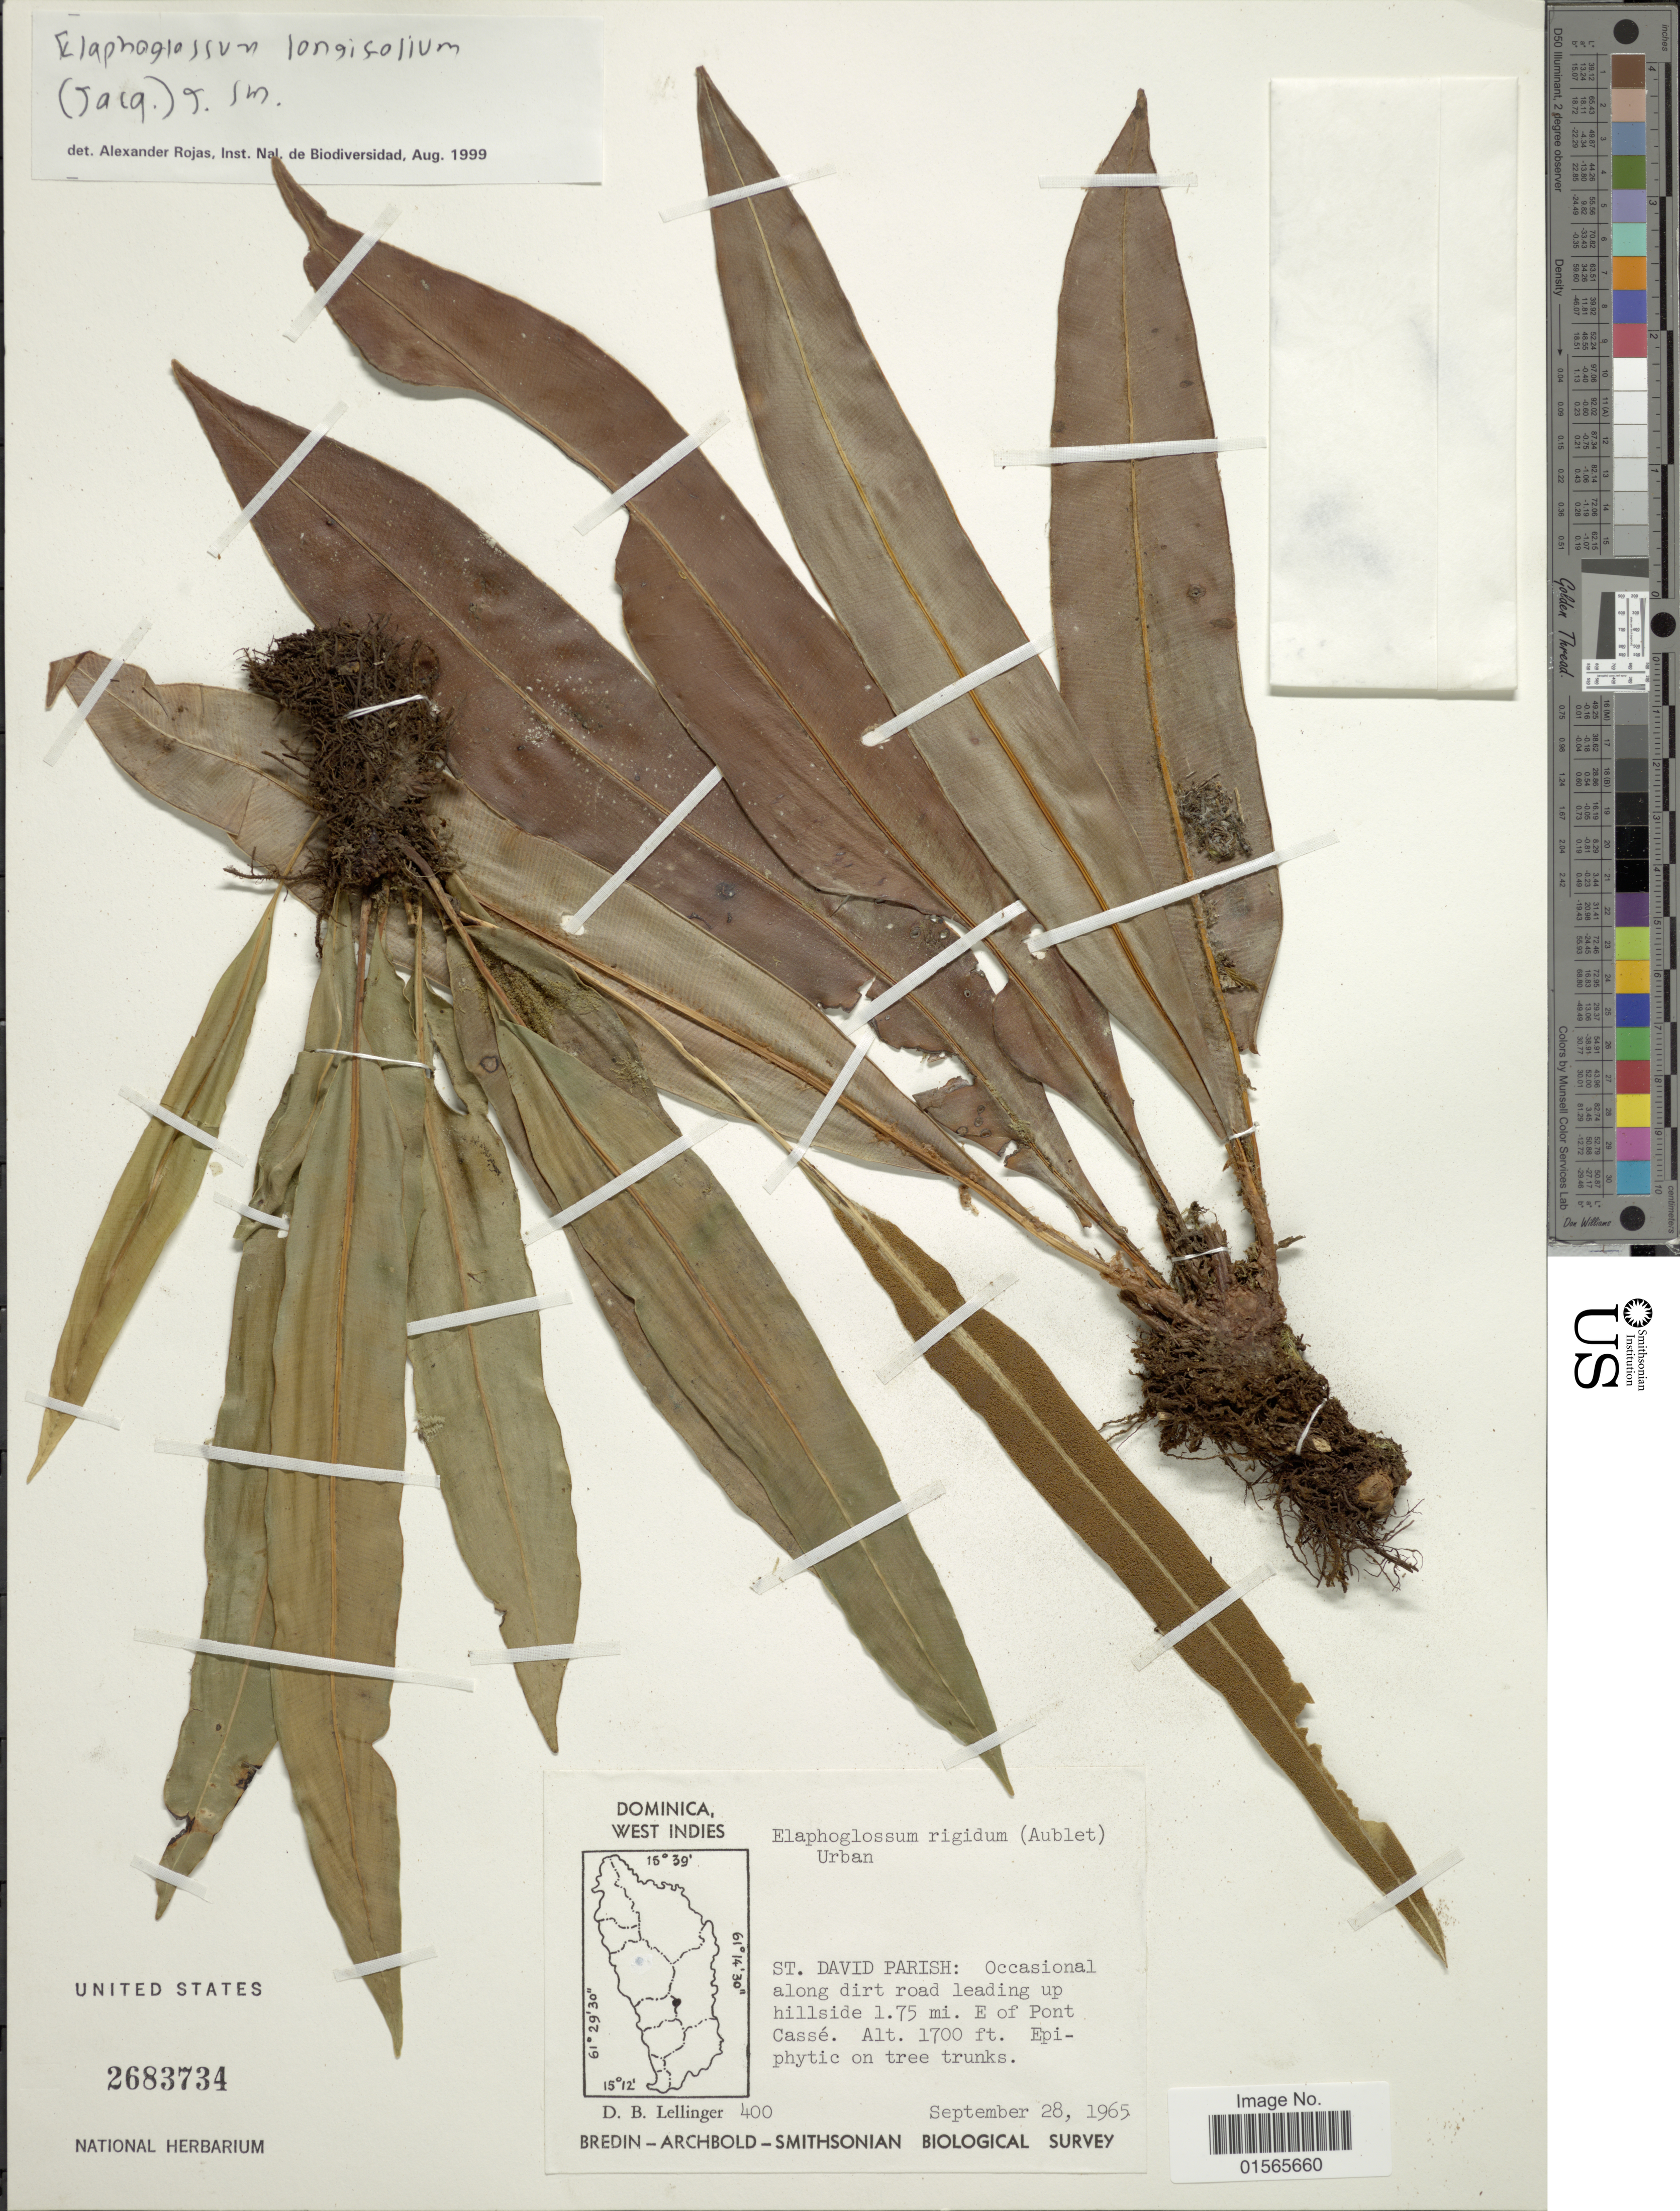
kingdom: Plantae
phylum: Tracheophyta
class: Polypodiopsida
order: Polypodiales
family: Dryopteridaceae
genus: Elaphoglossum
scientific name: Elaphoglossum longifolium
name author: J. Sm.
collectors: D. B. Lellinger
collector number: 400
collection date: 1965-09-28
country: Dominica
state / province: St. David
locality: St David Parish: Occasional along dirt 1.75 mi. E of Pont Cassé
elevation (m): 518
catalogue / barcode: US 2683734